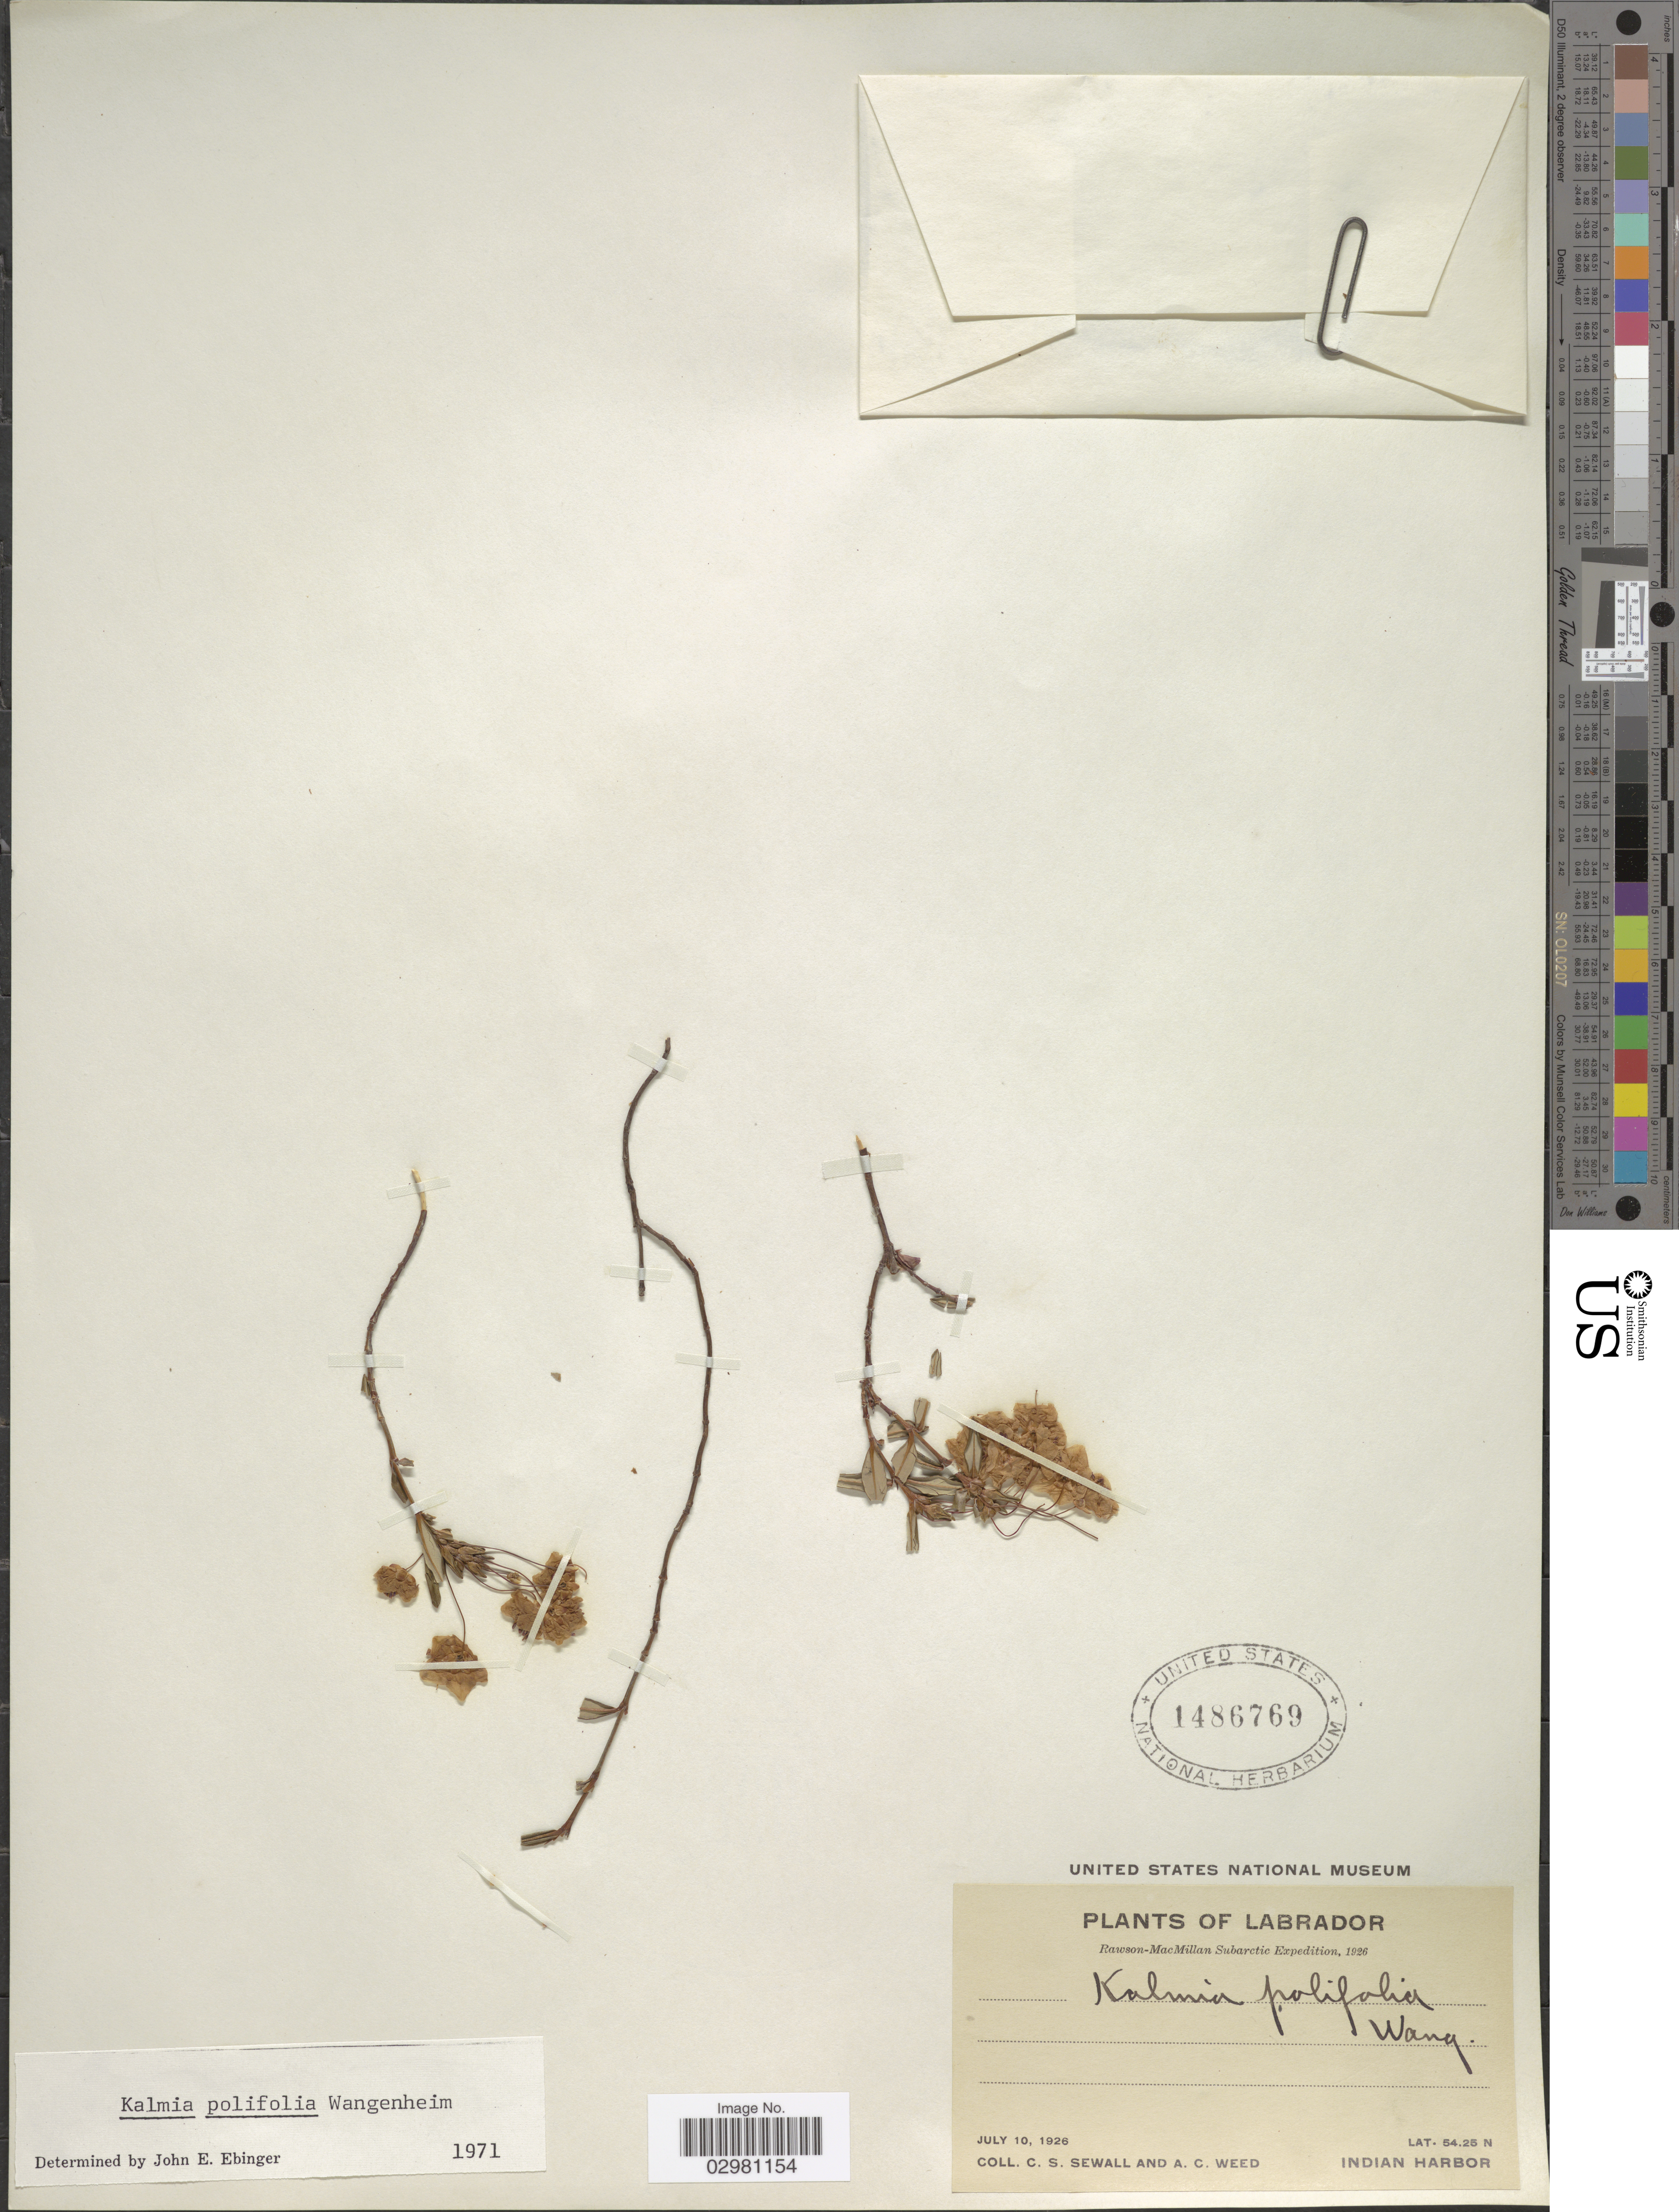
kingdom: Plantae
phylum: Tracheophyta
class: Magnoliopsida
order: Ericales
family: Ericaceae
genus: Kalmia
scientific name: Kalmia polifolia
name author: Wangenh.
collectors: C. Sewall & A. Weed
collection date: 1926-07-10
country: Canada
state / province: Newfoundland and Labrador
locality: Labrador. Rawson-MacMillan Subarctic. Anatolak. Indian Harbor.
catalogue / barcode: US 1486769